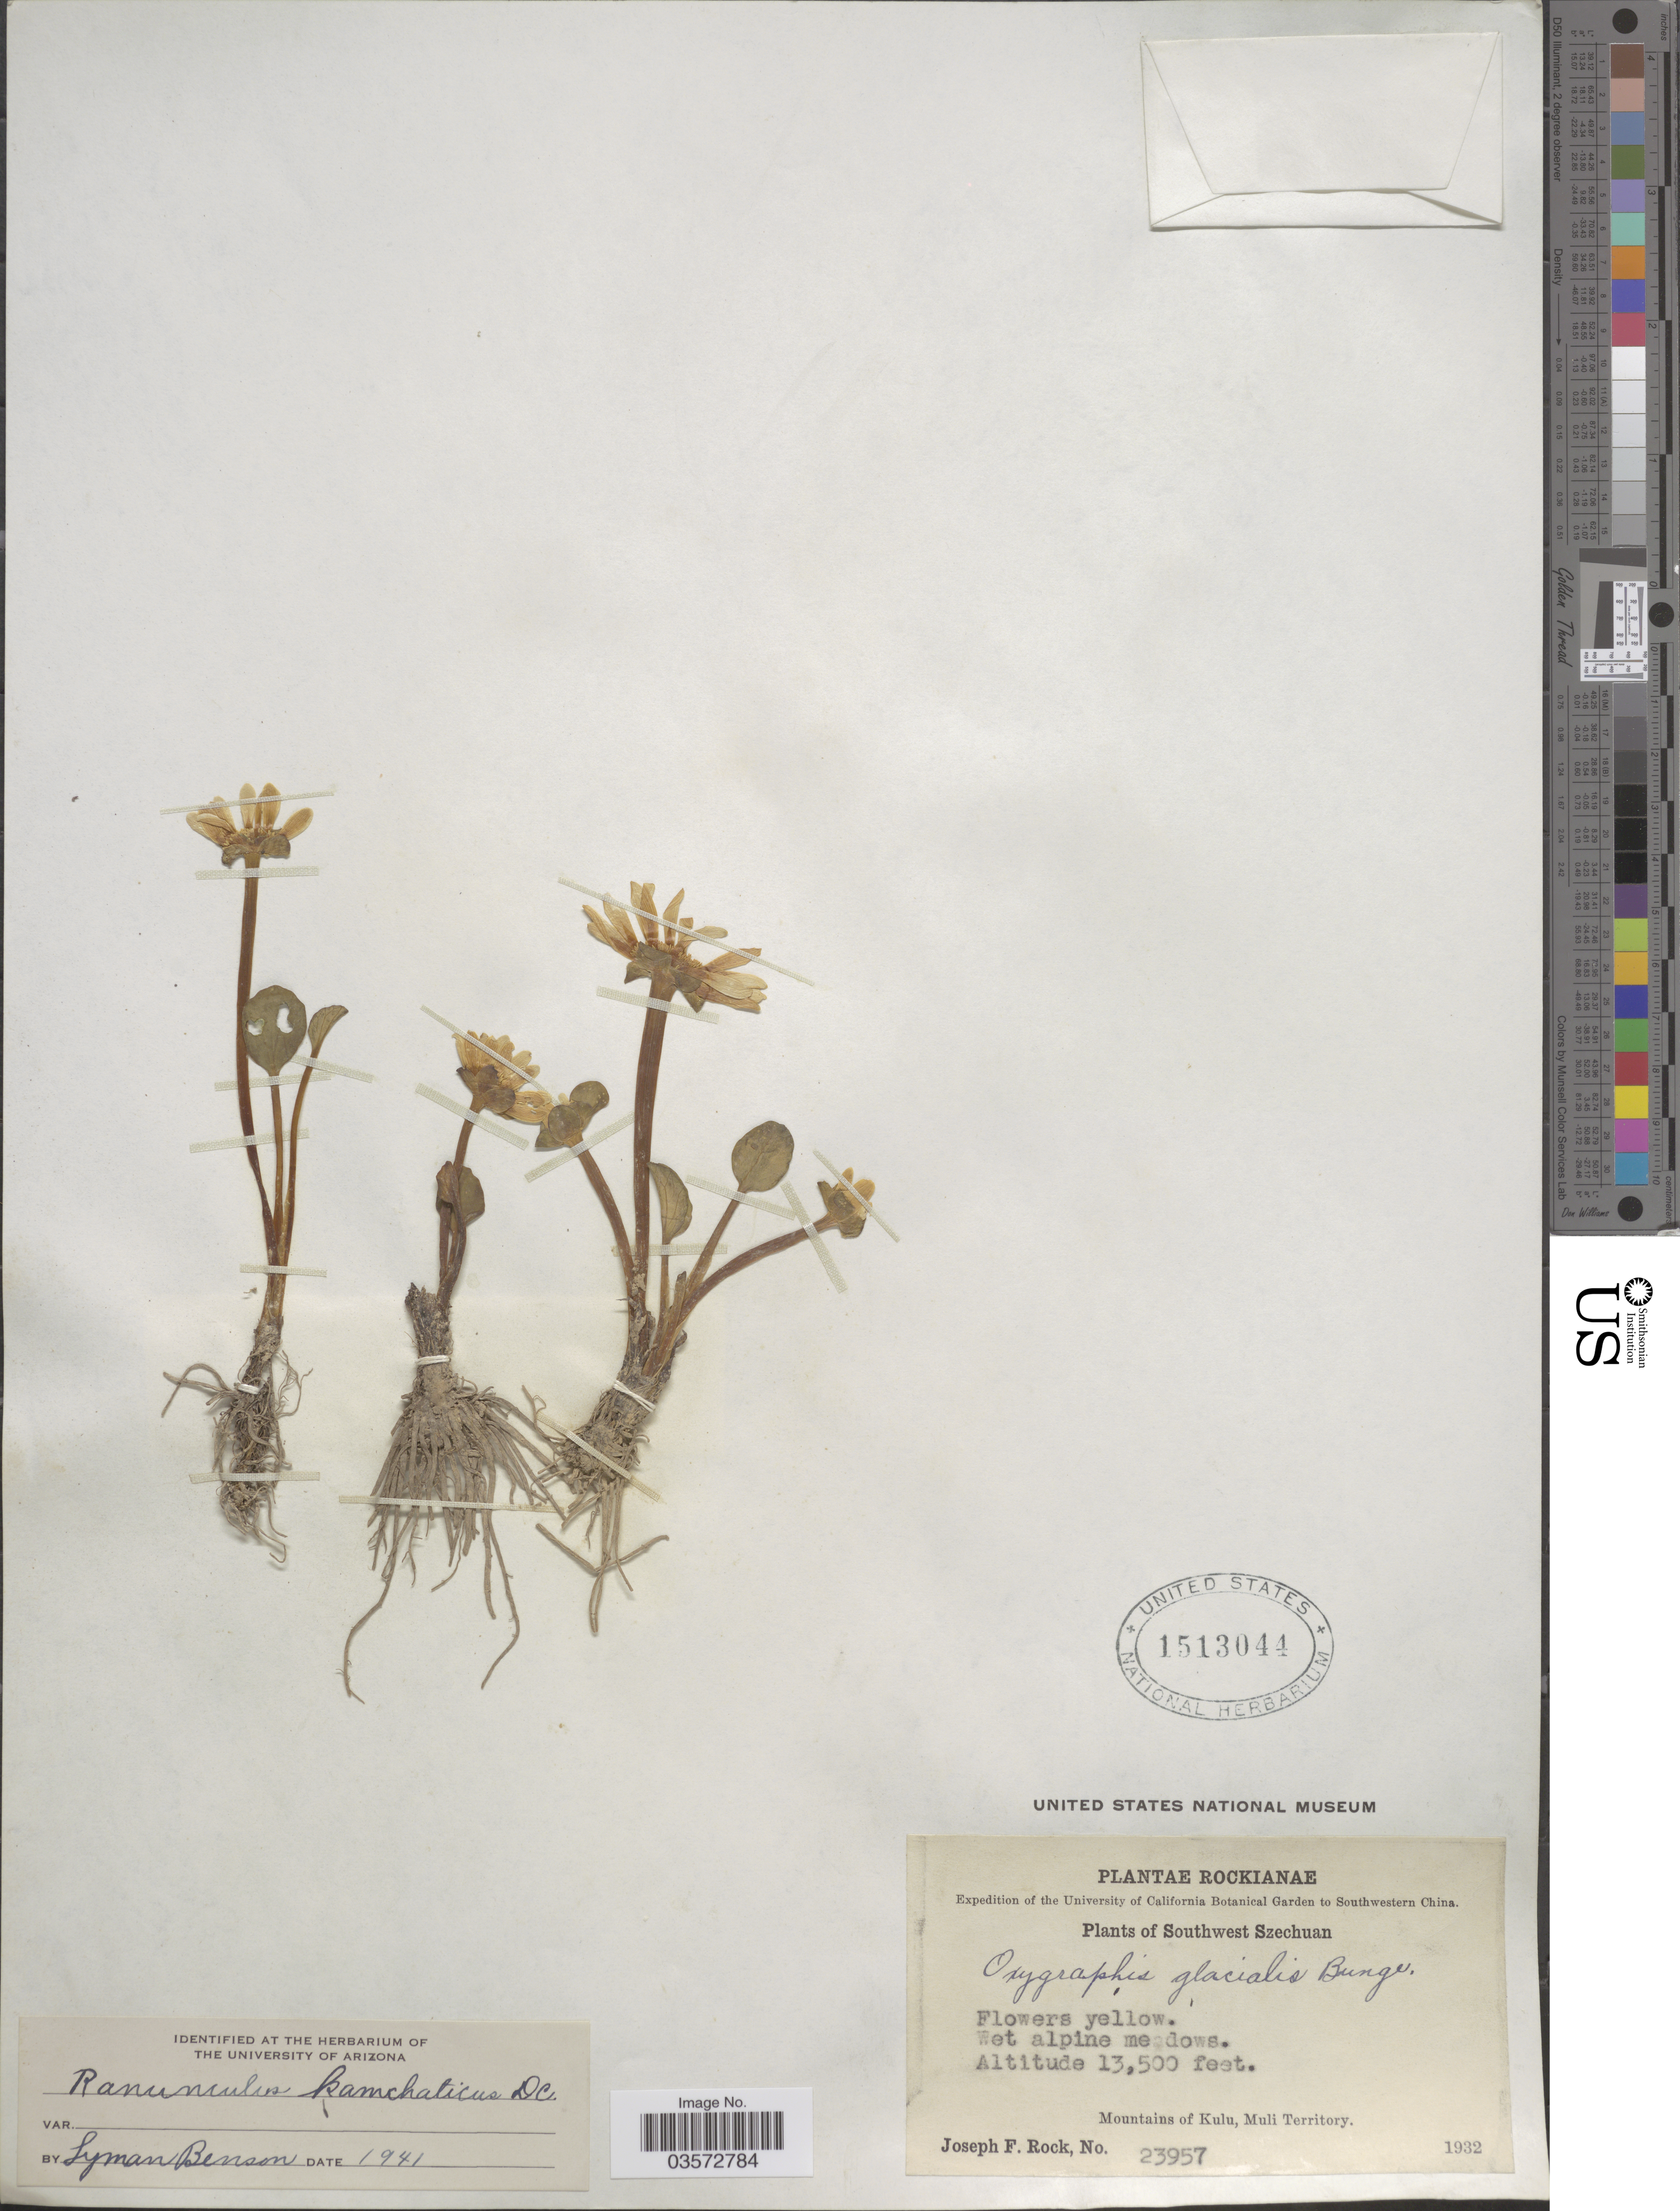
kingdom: Plantae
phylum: Tracheophyta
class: Magnoliopsida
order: Ranunculales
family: Ranunculaceae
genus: Ranunculus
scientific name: Ranunculus kamchaticus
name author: DC.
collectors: J. F. Rock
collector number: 23957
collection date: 1932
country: China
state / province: Sichuan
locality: Southwestern China. Southwest Szechuan. Mountains of Kulu, Muli Territory.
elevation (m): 4115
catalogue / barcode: US 1513044